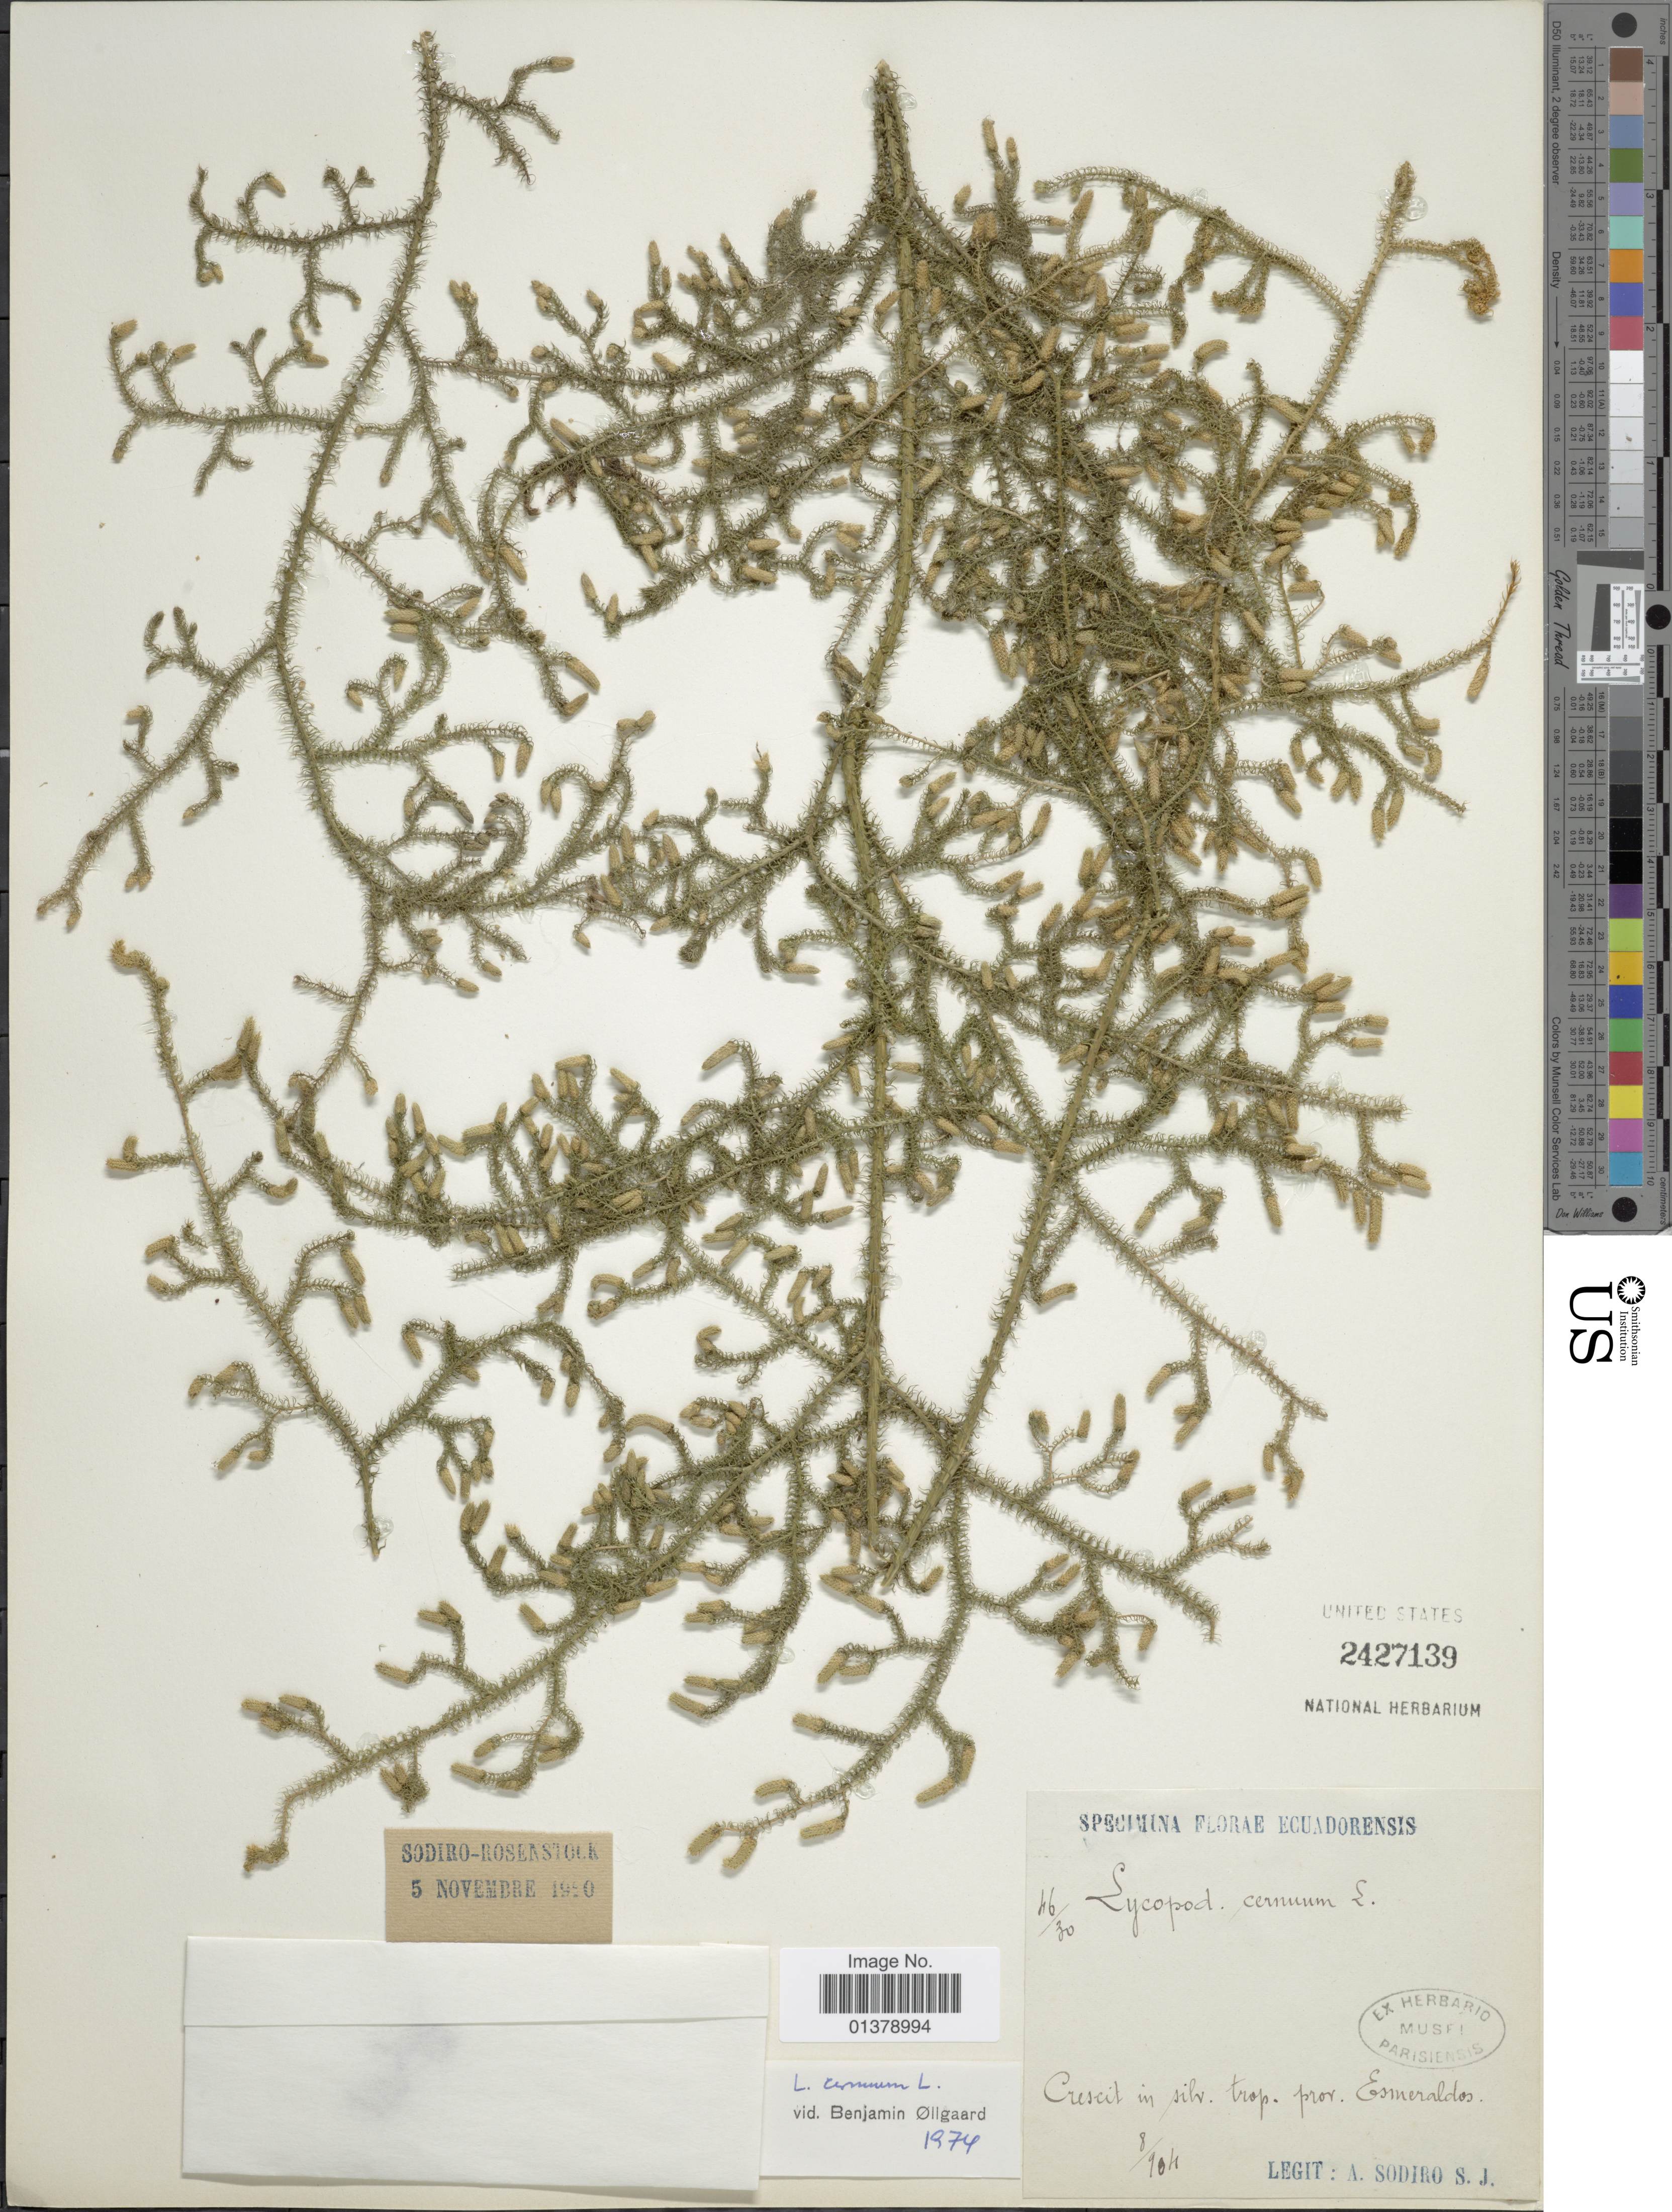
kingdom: Plantae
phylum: Tracheophyta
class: Lycopodiopsida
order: Lycopodiales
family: Lycopodiaceae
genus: Palhinhaea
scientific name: Palhinhaea cernua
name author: (L.) Vasc. & Franco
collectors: A. Sodiro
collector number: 66/30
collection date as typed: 904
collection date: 1904-08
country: Ecuador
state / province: Esmeraldas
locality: Cresit in silv. trop. prov. Esmeraldas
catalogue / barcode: US 2427139